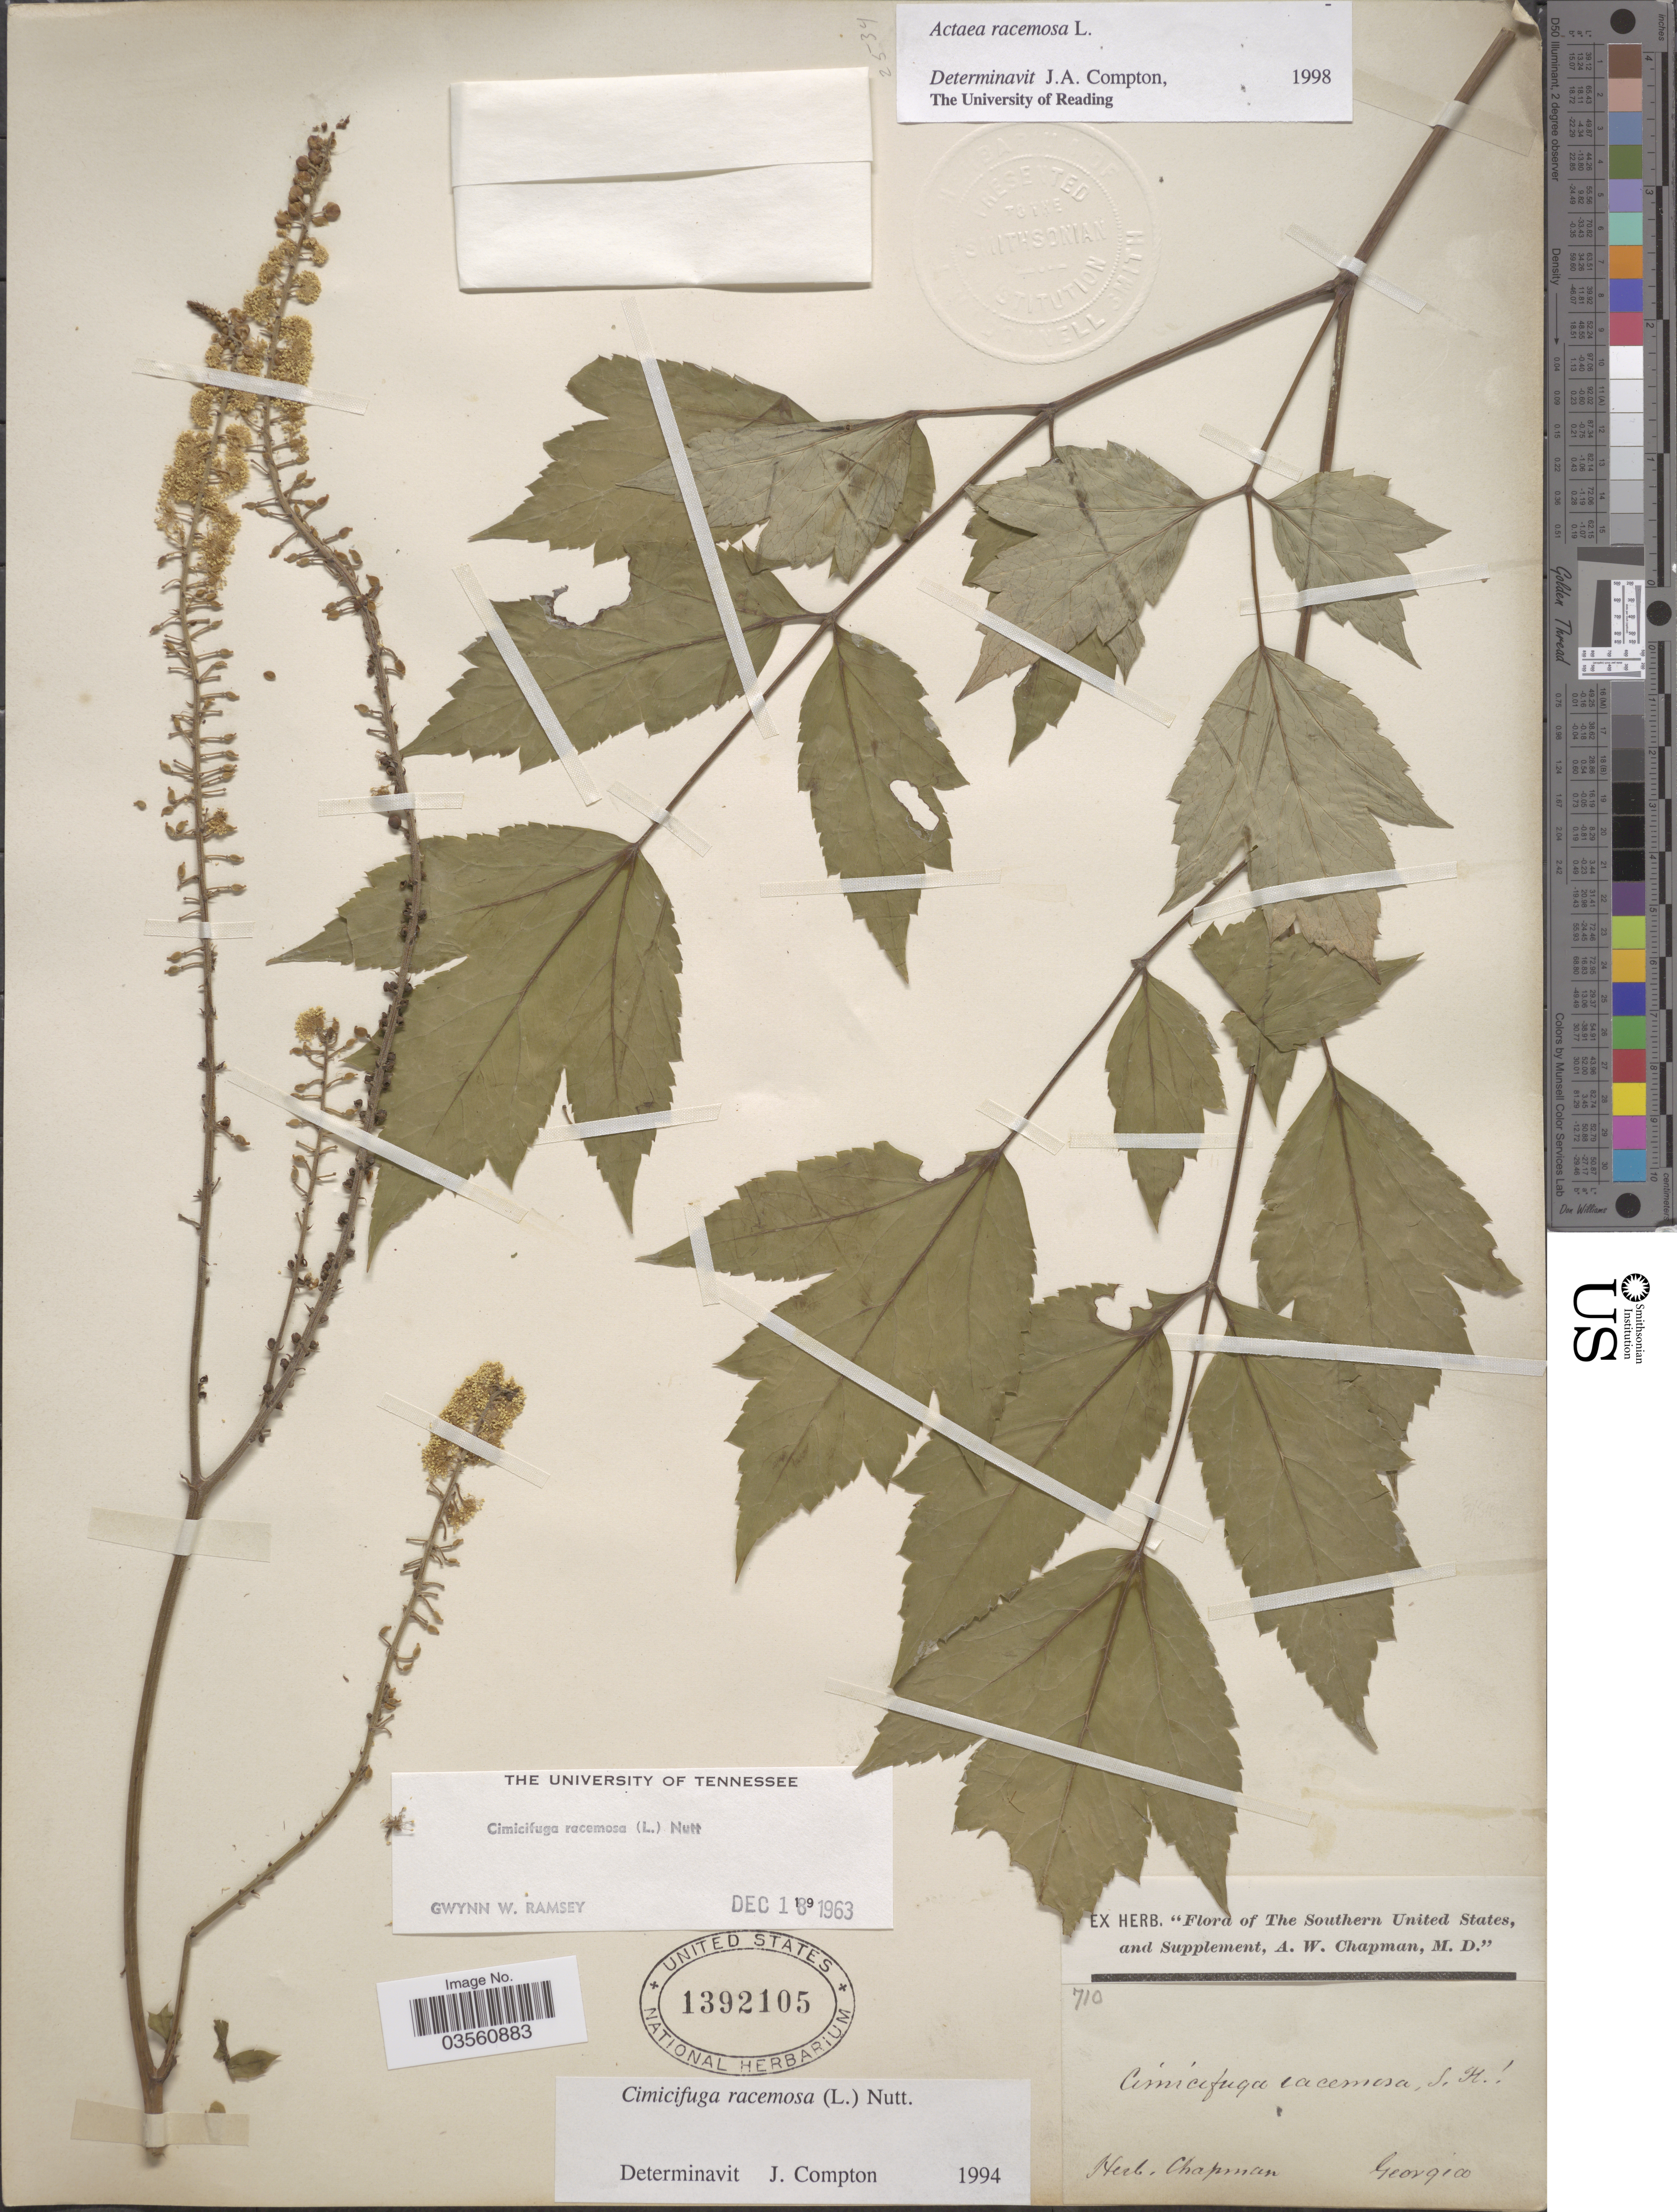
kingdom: Plantae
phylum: Tracheophyta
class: Magnoliopsida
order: Ranunculales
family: Ranunculaceae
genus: Actaea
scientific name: Actaea racemosa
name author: L.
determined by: Compton, J. A.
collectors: ex herb. A.W. Chapman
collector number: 710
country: United States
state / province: Georgia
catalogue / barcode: US 1392105